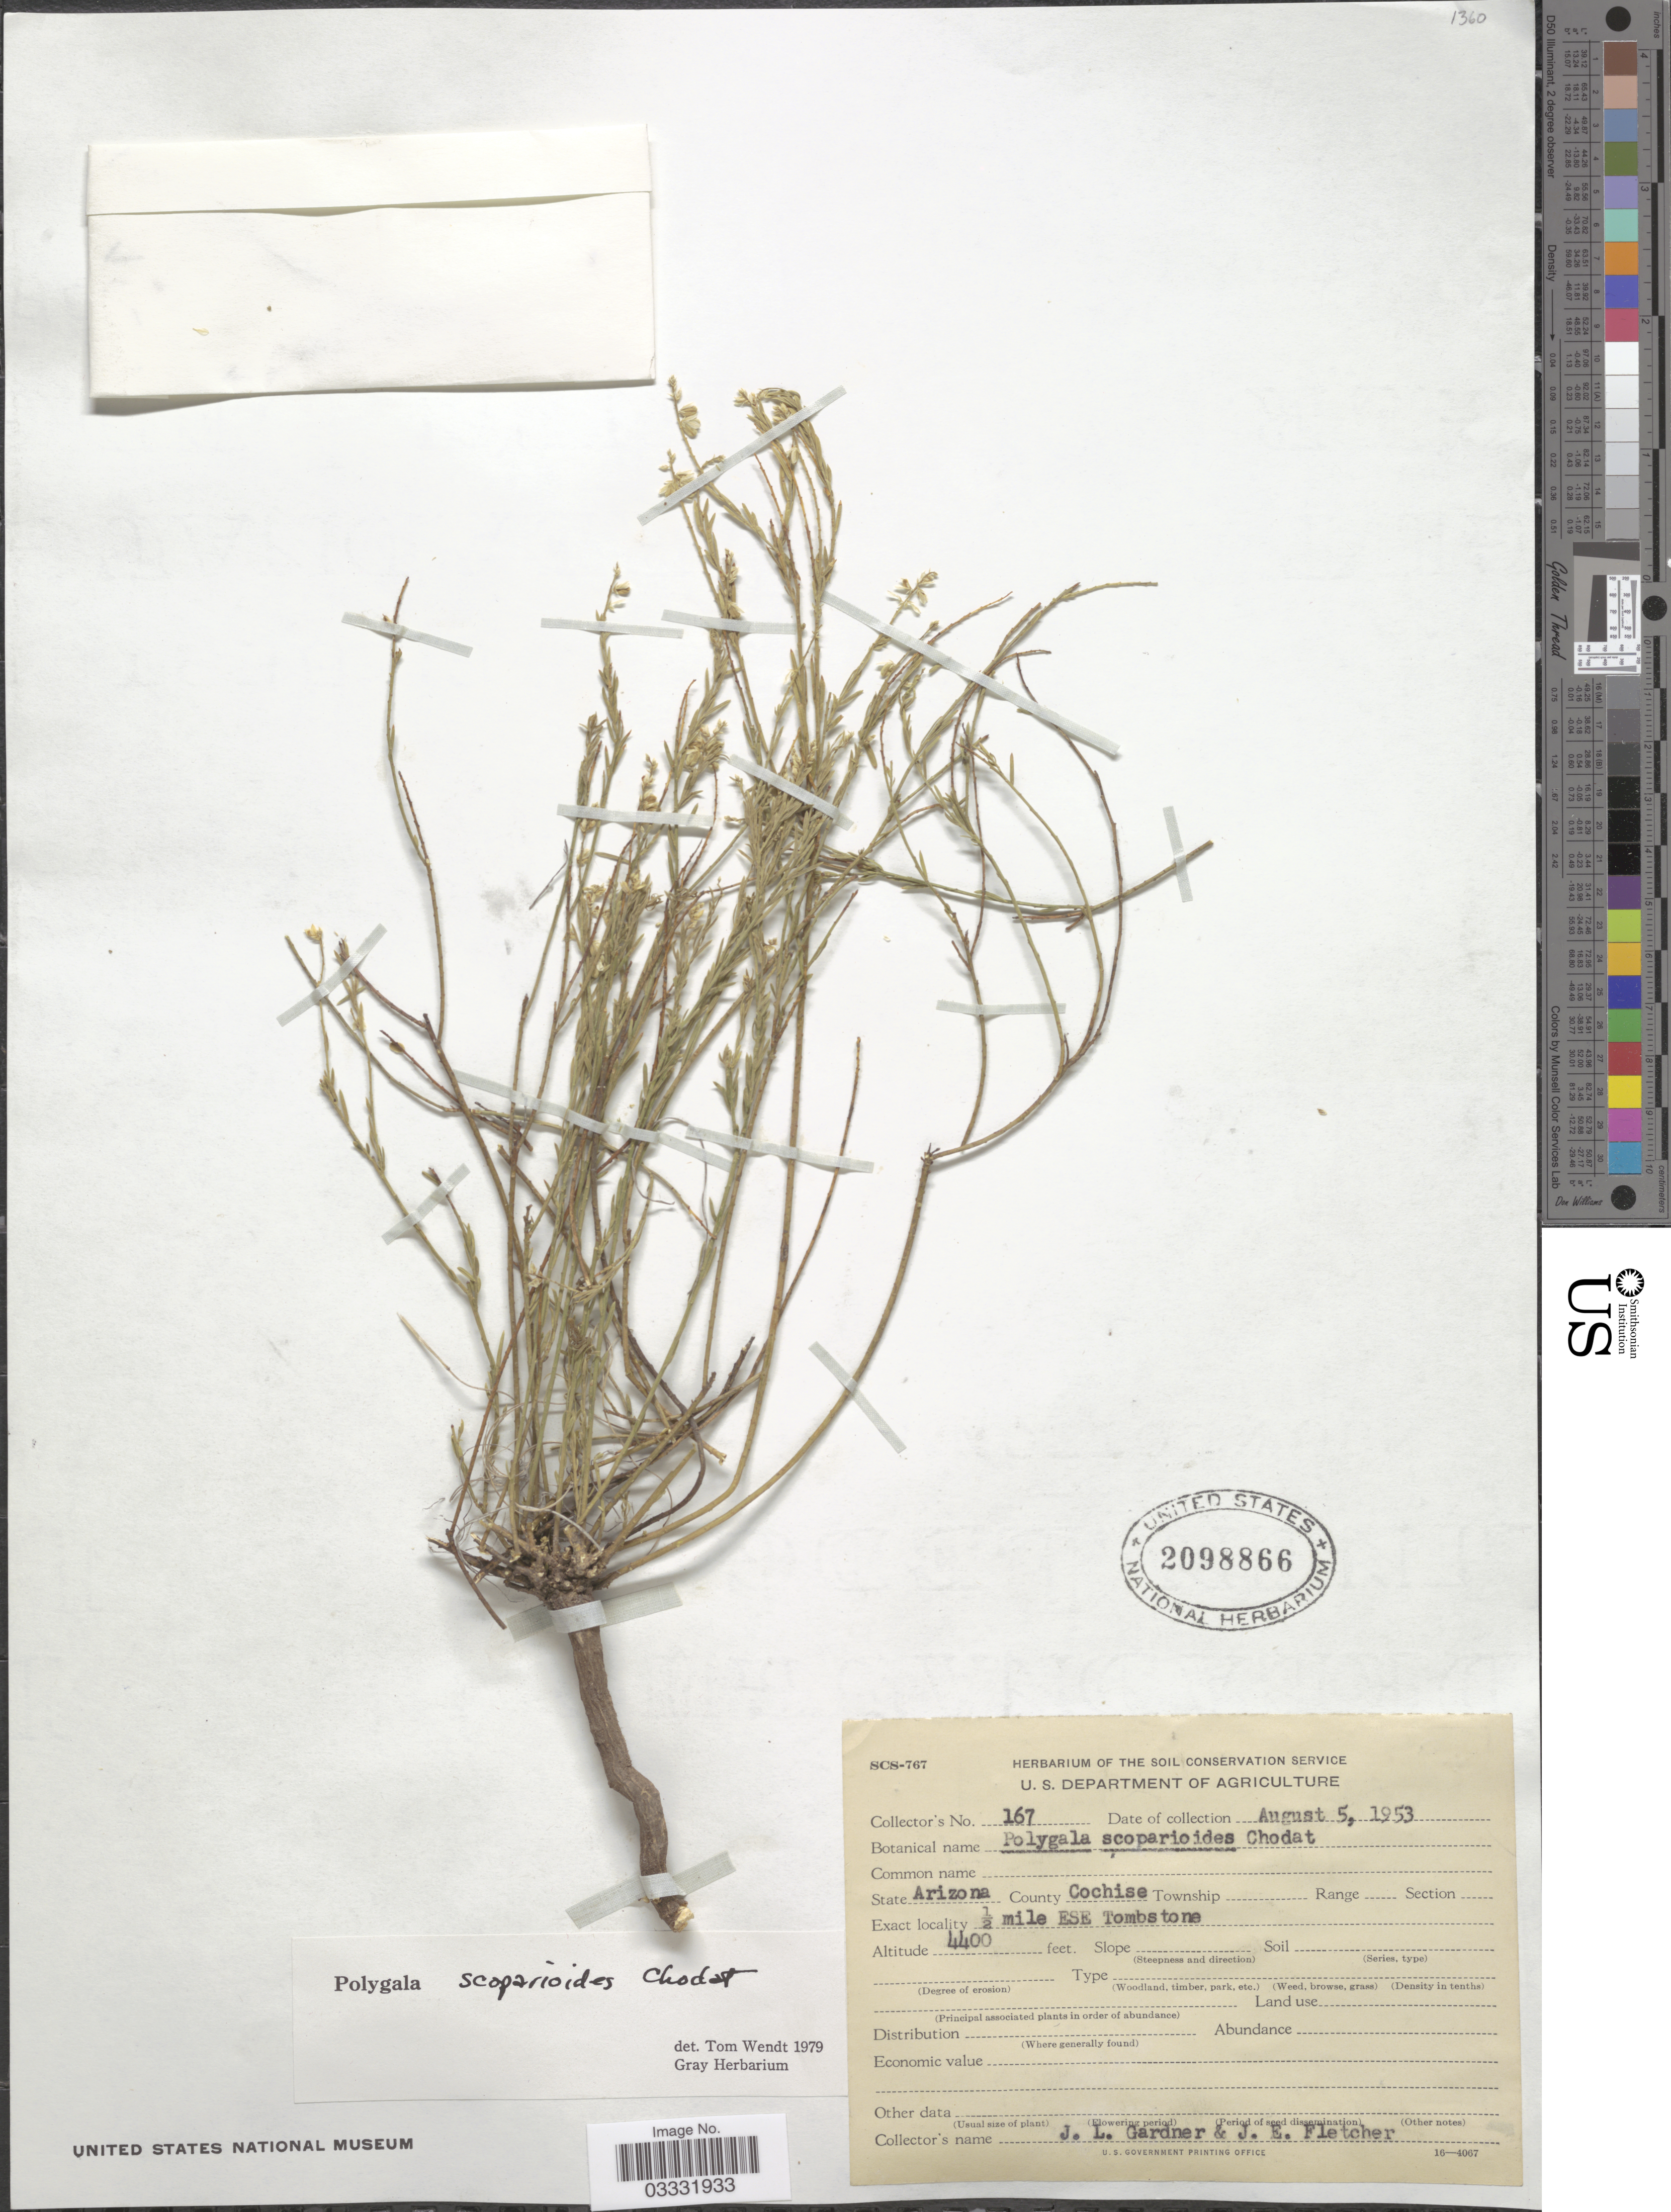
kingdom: Plantae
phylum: Tracheophyta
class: Magnoliopsida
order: Fabales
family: Polygalaceae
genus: Polygala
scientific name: Polygala scoparioides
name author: Chodat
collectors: J. L. Gardner & J. Fletcher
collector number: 167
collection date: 1953-08-05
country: United States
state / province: Arizona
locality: County Cochise. ½ mile ESE Tombstone.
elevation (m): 1341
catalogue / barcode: US 2098866